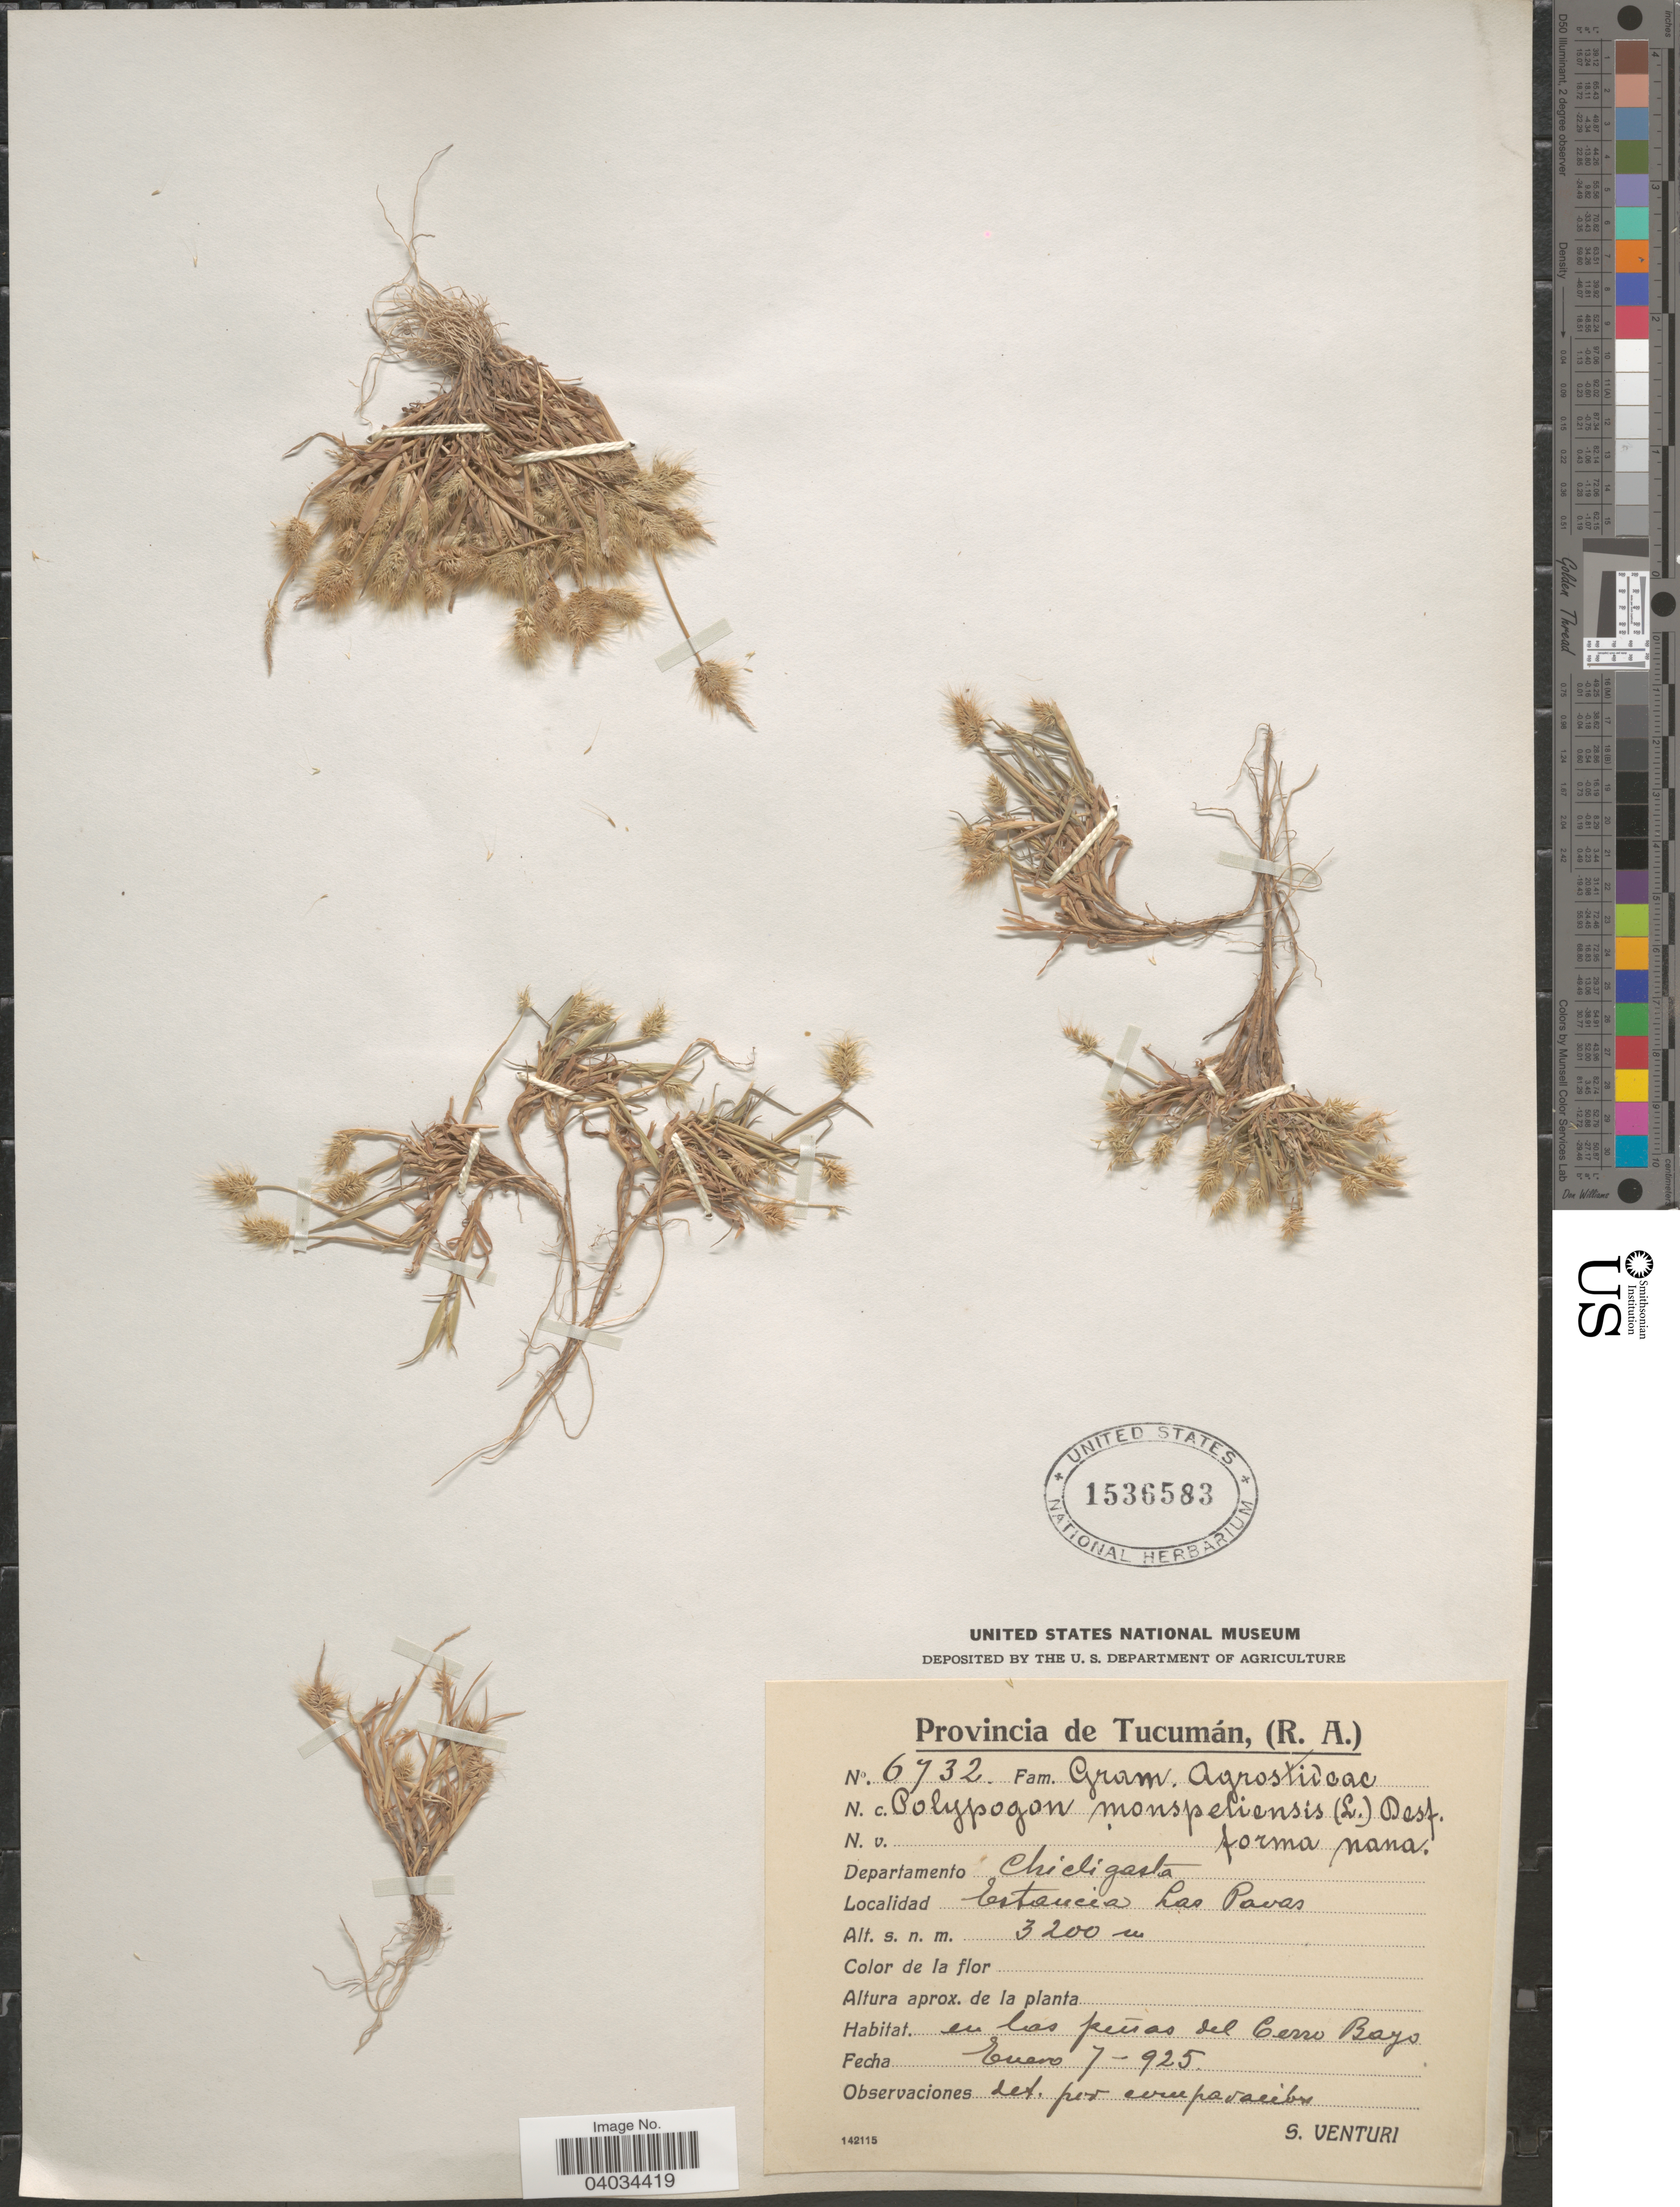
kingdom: Plantae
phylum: Tracheophyta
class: Liliopsida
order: Poales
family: Poaceae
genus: Polypogon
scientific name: Polypogon monspeliensis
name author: (L.) Desf.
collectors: S. Venturi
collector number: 6732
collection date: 1925-01-07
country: Argentina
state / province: Tucuman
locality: Departamento Chicligasta. Estancia Las Pavas.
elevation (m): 3200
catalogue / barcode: US 1536583